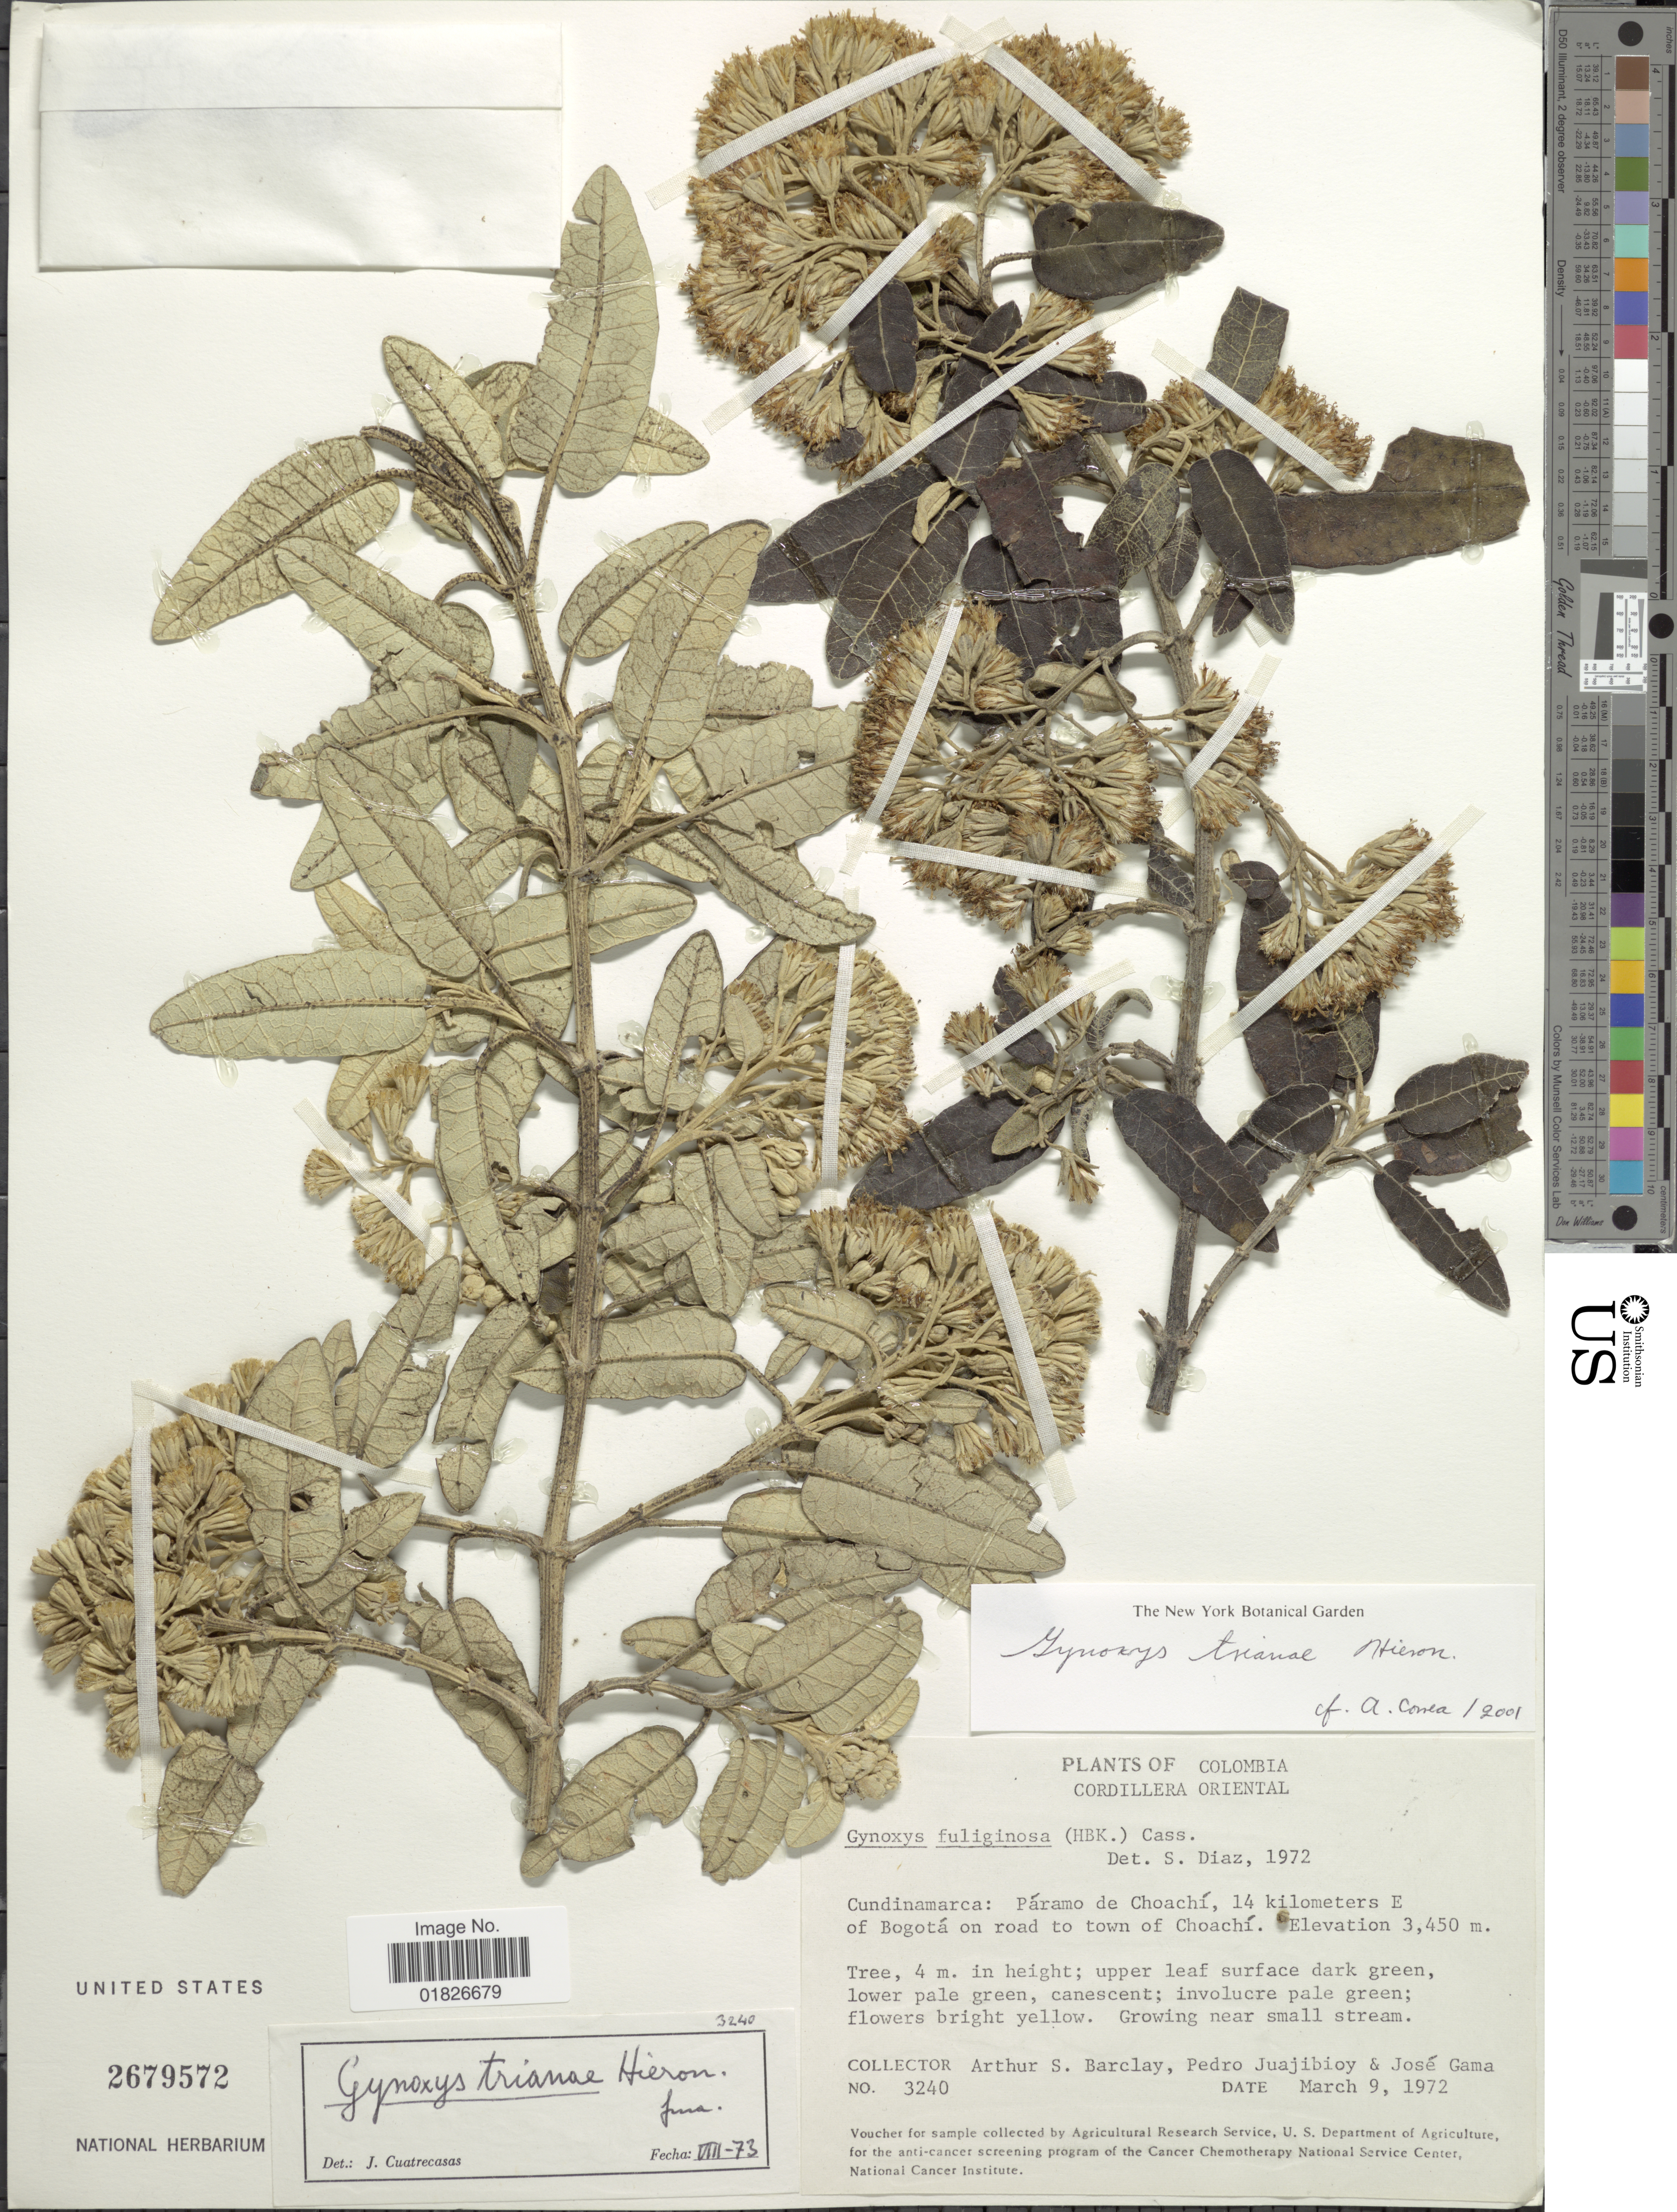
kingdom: Plantae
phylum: Tracheophyta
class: Magnoliopsida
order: Asterales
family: Asteraceae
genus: Gynoxys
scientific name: Gynoxys trianae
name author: Hieron.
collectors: A. S. Barclay, P. Juajibioy & J. Gama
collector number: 3240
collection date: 1972-03-09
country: Colombia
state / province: Cundinamarca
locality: Cordillera Oriental, Paramo de Choachi, 14 kilometers E of Bogota on road to town of Choachi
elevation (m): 3450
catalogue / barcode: US 2679572